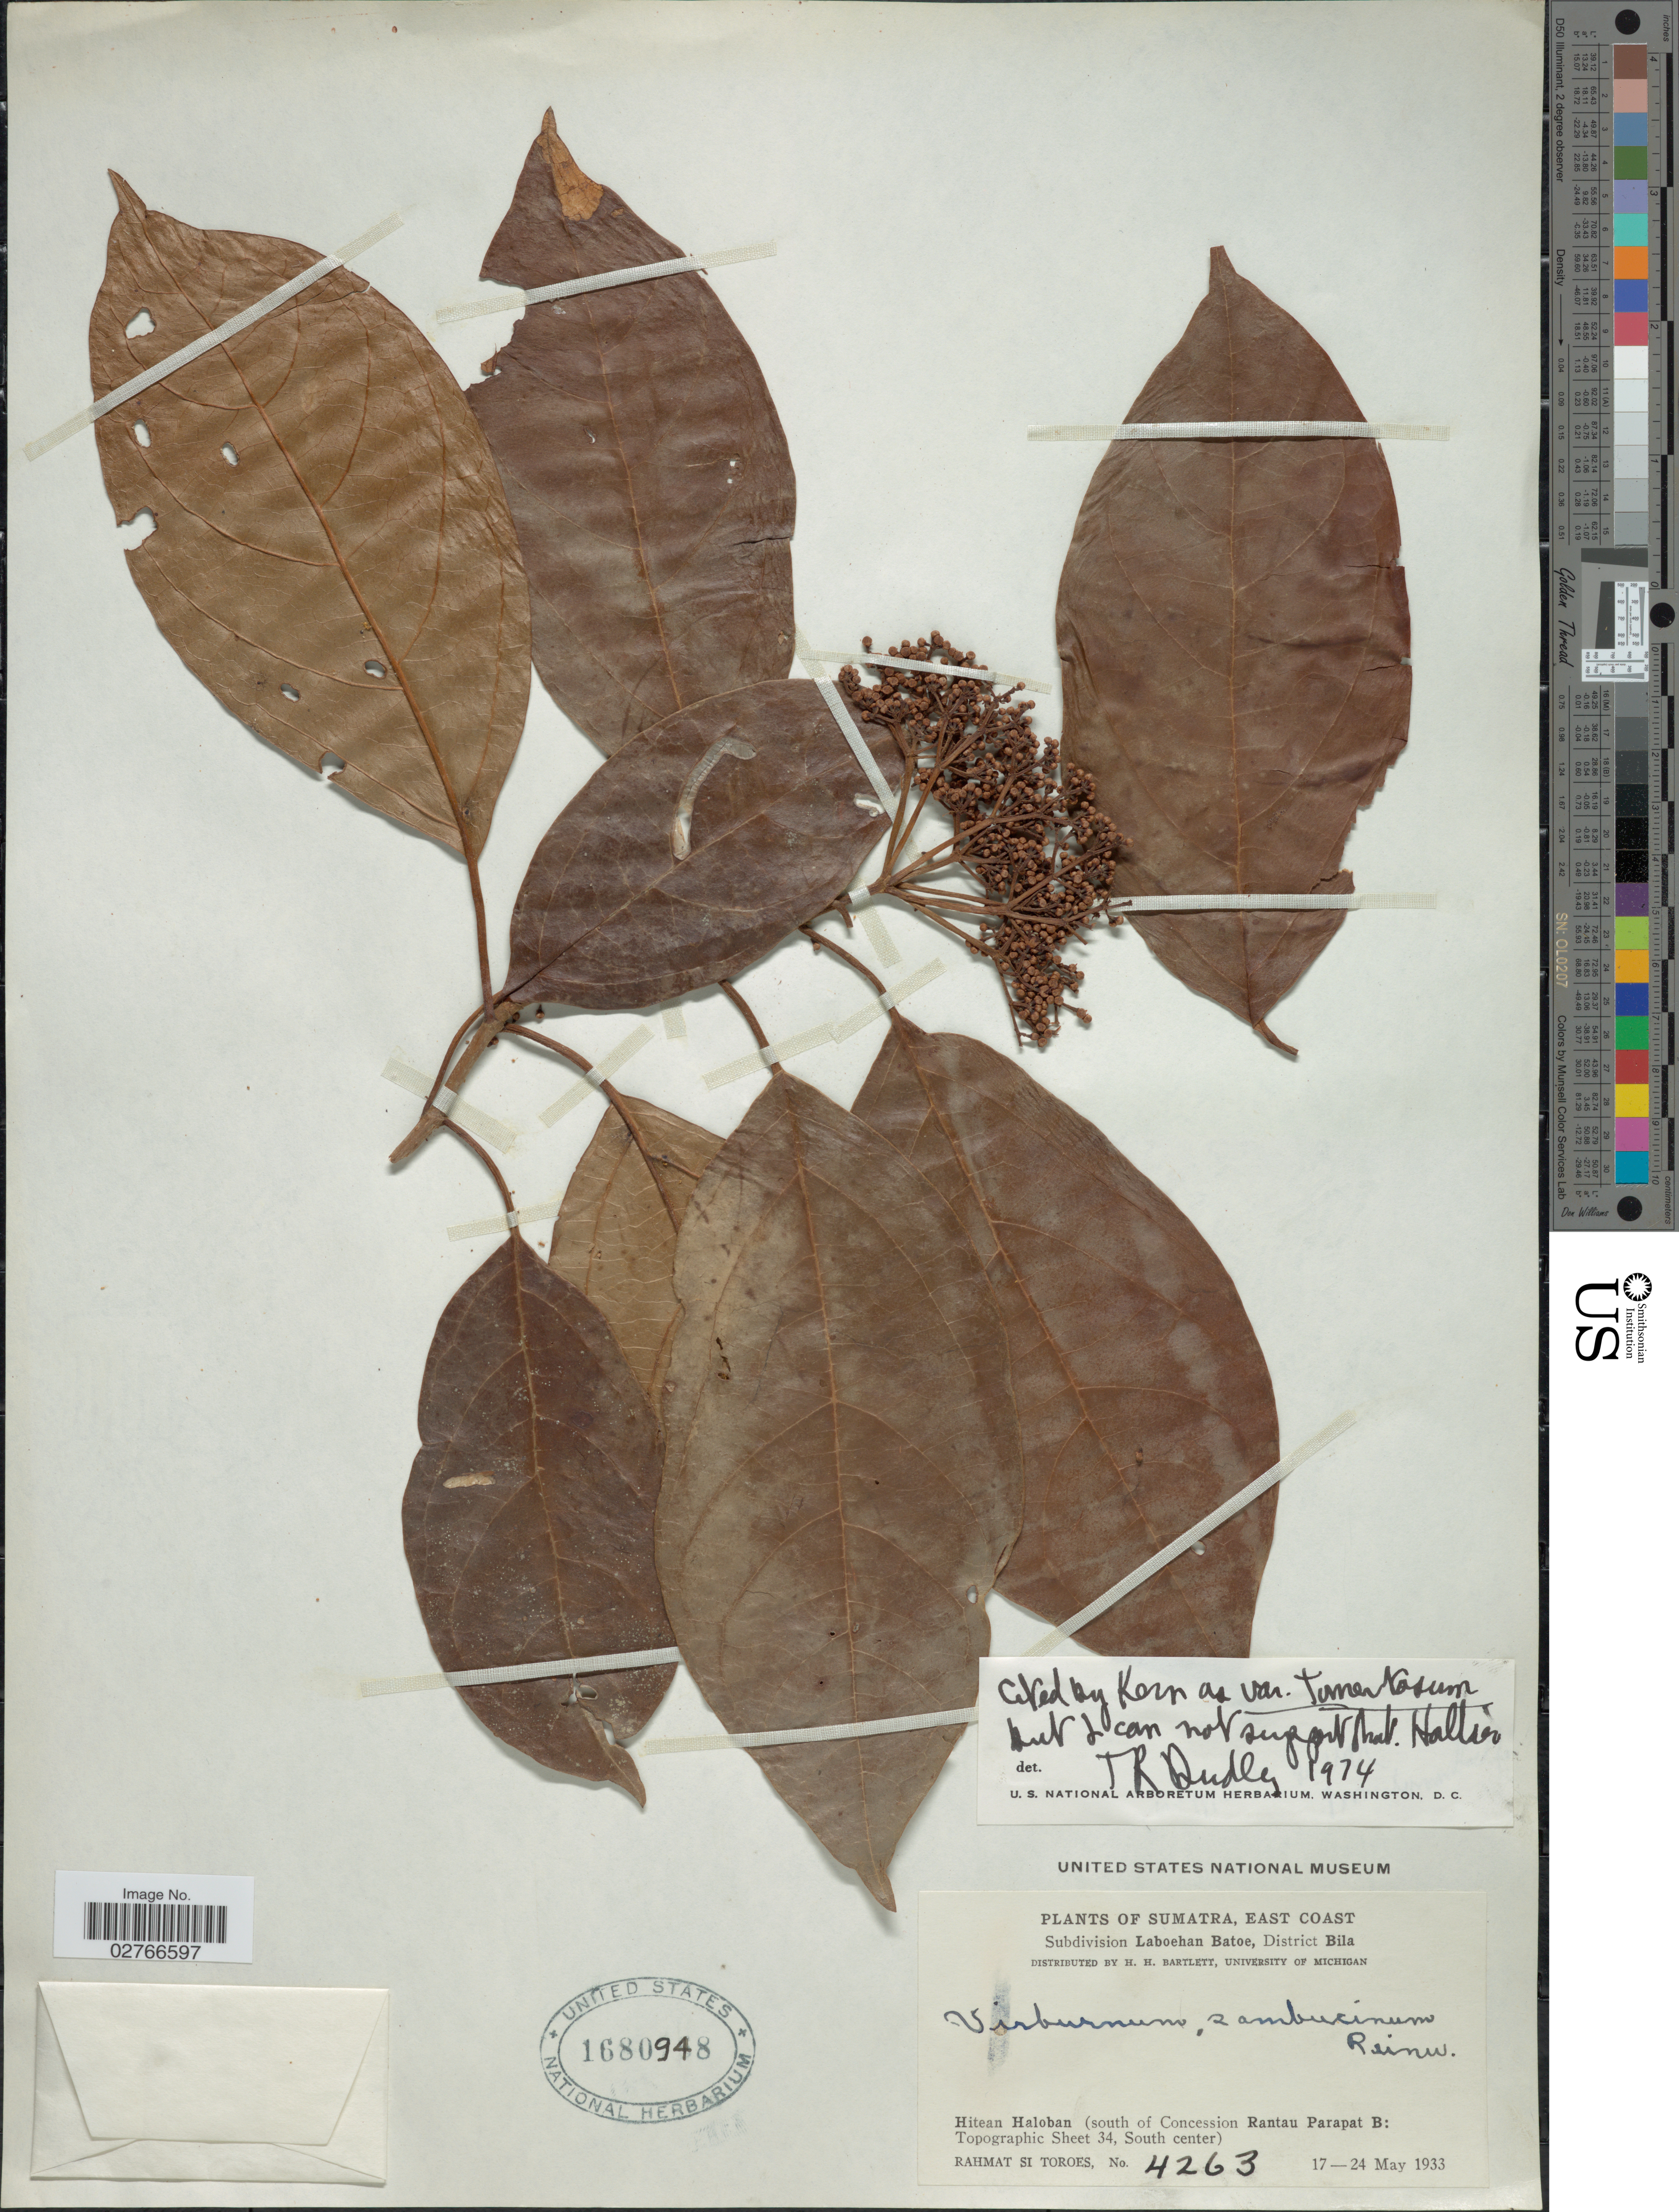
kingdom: Plantae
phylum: Tracheophyta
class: Magnoliopsida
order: Dipsacales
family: Viburnaceae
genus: Viburnum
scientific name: Viburnum sambucinum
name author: Reinw. ex Blume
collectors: Rahmat Si Boeea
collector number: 4263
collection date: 1933-05-17/1933-05-24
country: Indonesia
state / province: Sumatra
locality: East Coast. Subdivision Laboehan Batoe, District Bila. Hitean Haloban (south of Concession Rantau Parapat B: Topographic Sheet 34, South center).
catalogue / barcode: US 1680948